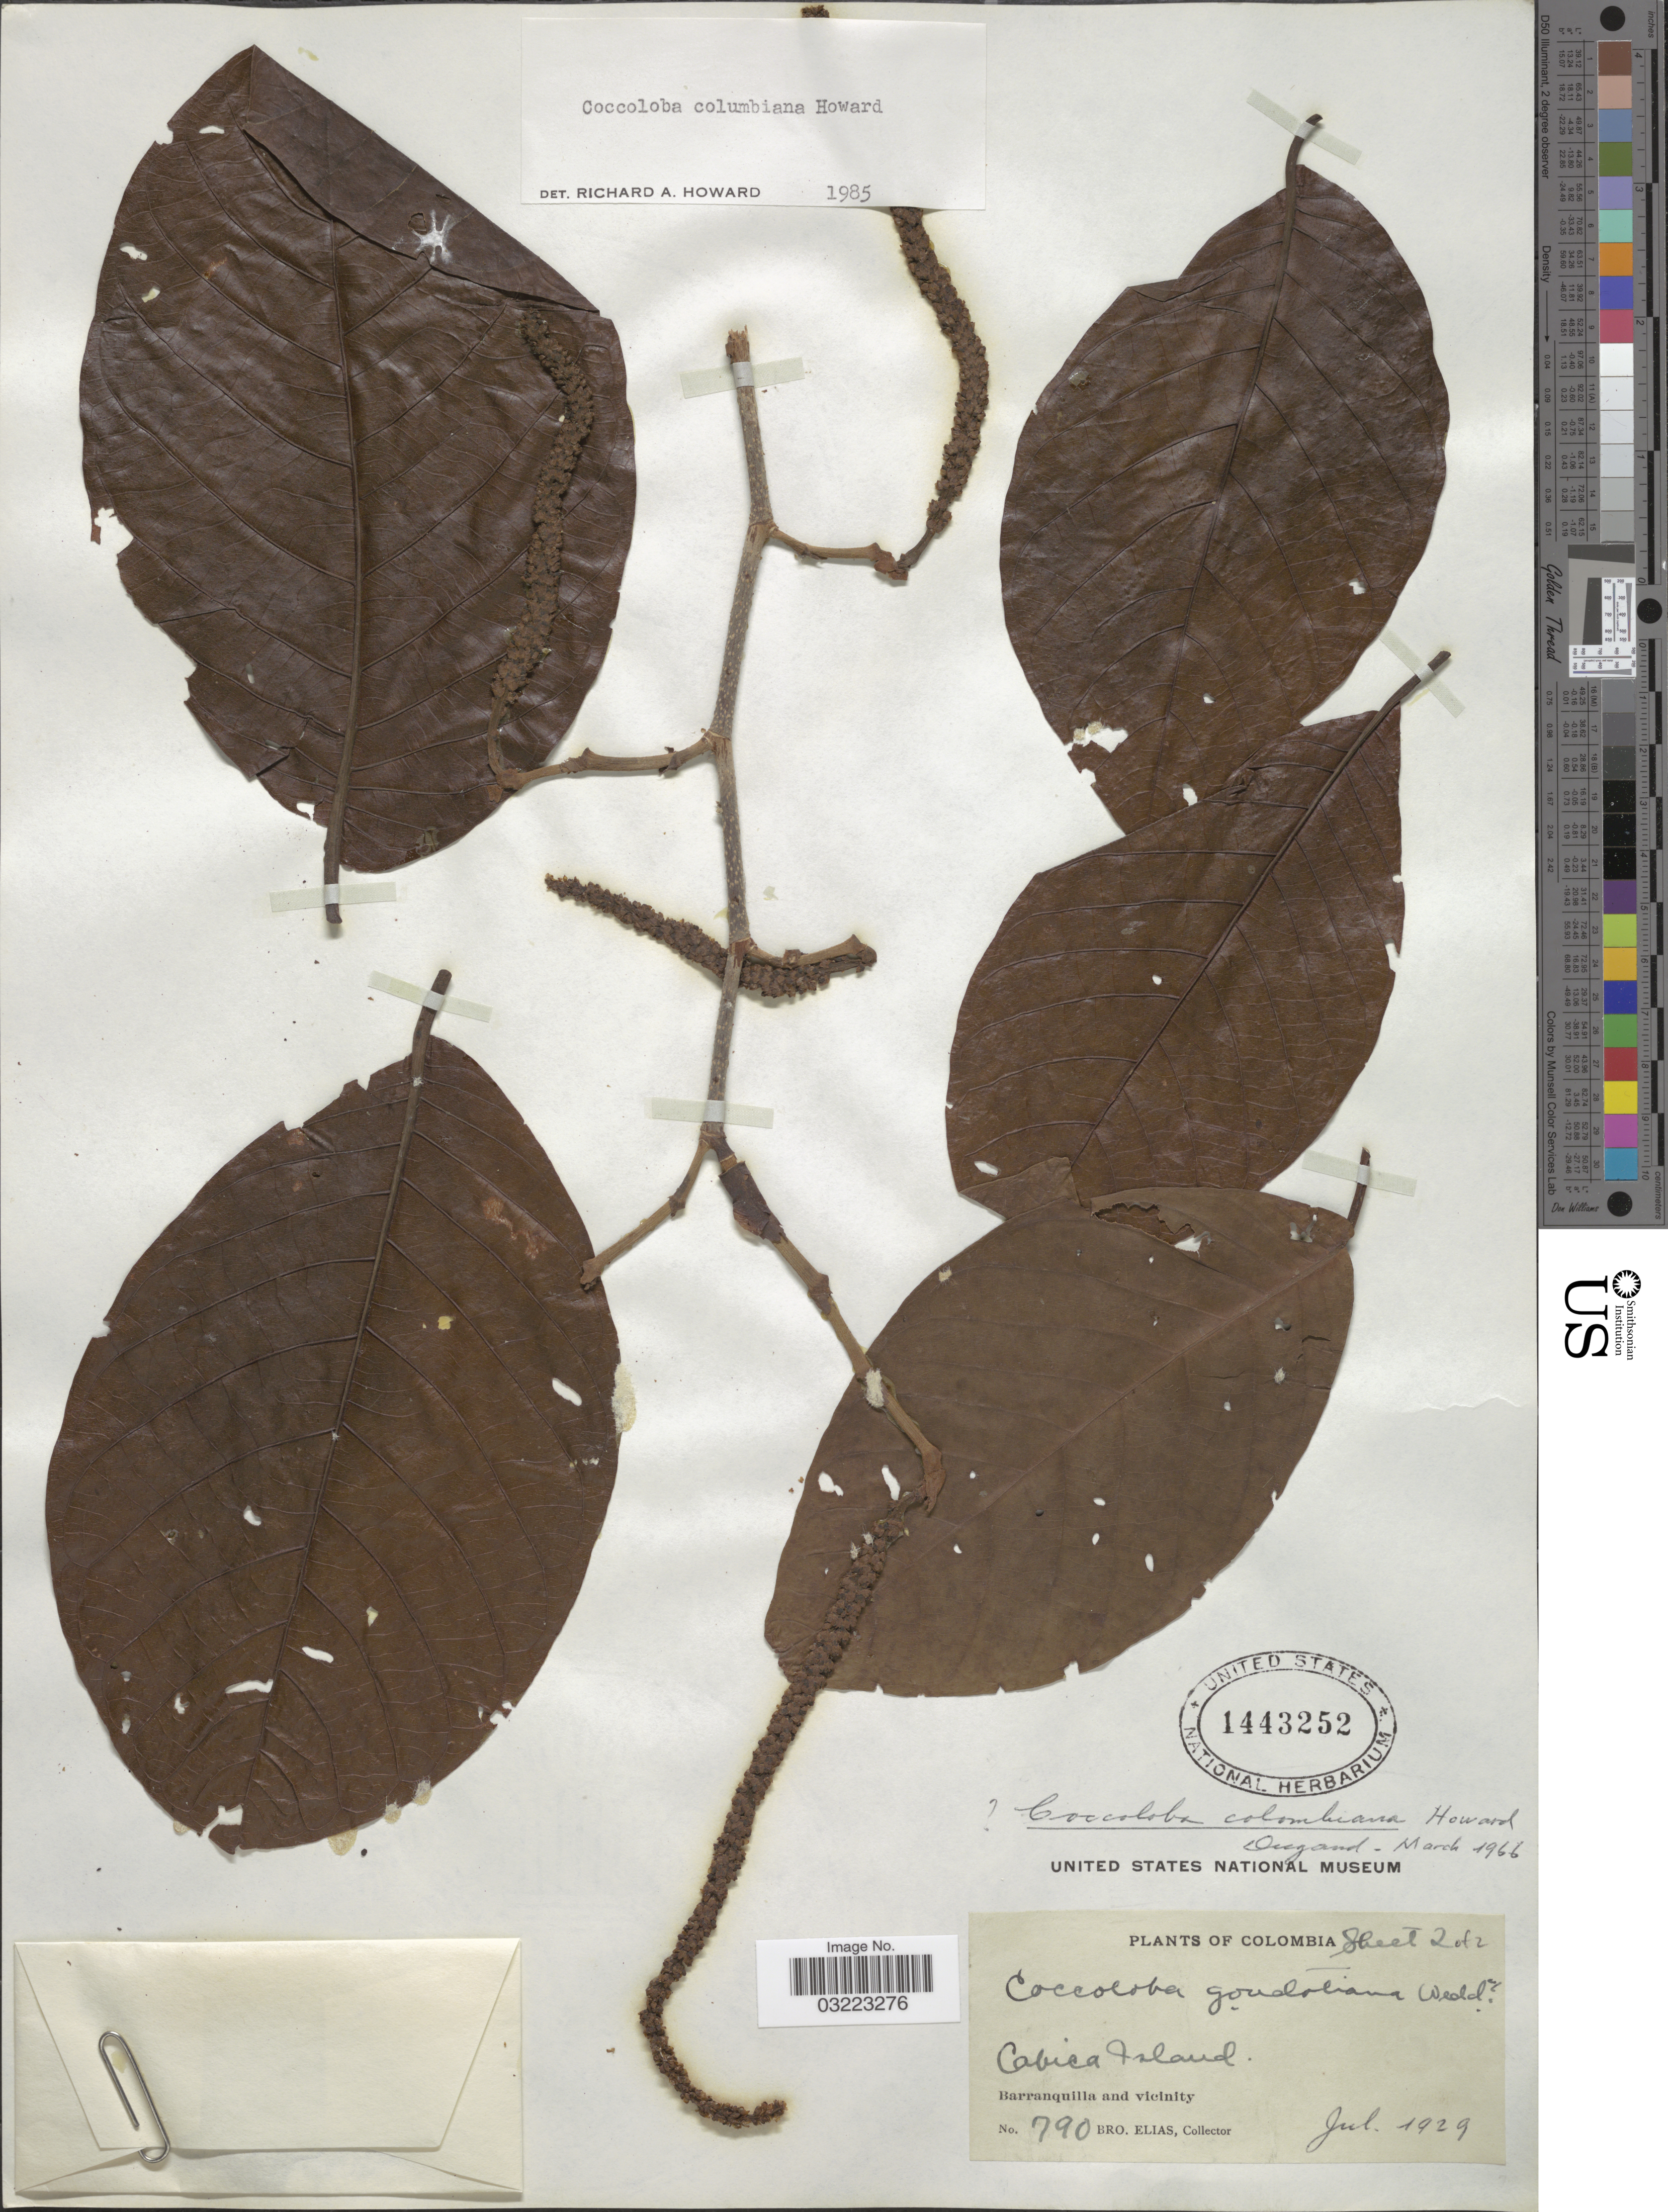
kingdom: Plantae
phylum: Tracheophyta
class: Magnoliopsida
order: Caryophyllales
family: Polygonaceae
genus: Coccoloba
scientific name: Coccoloba colombiana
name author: R.A. Howard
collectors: Bro. Elias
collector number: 790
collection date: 1929-07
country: Colombia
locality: Cabica Island. Barranquilla and vicinity.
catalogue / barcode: US 1443252